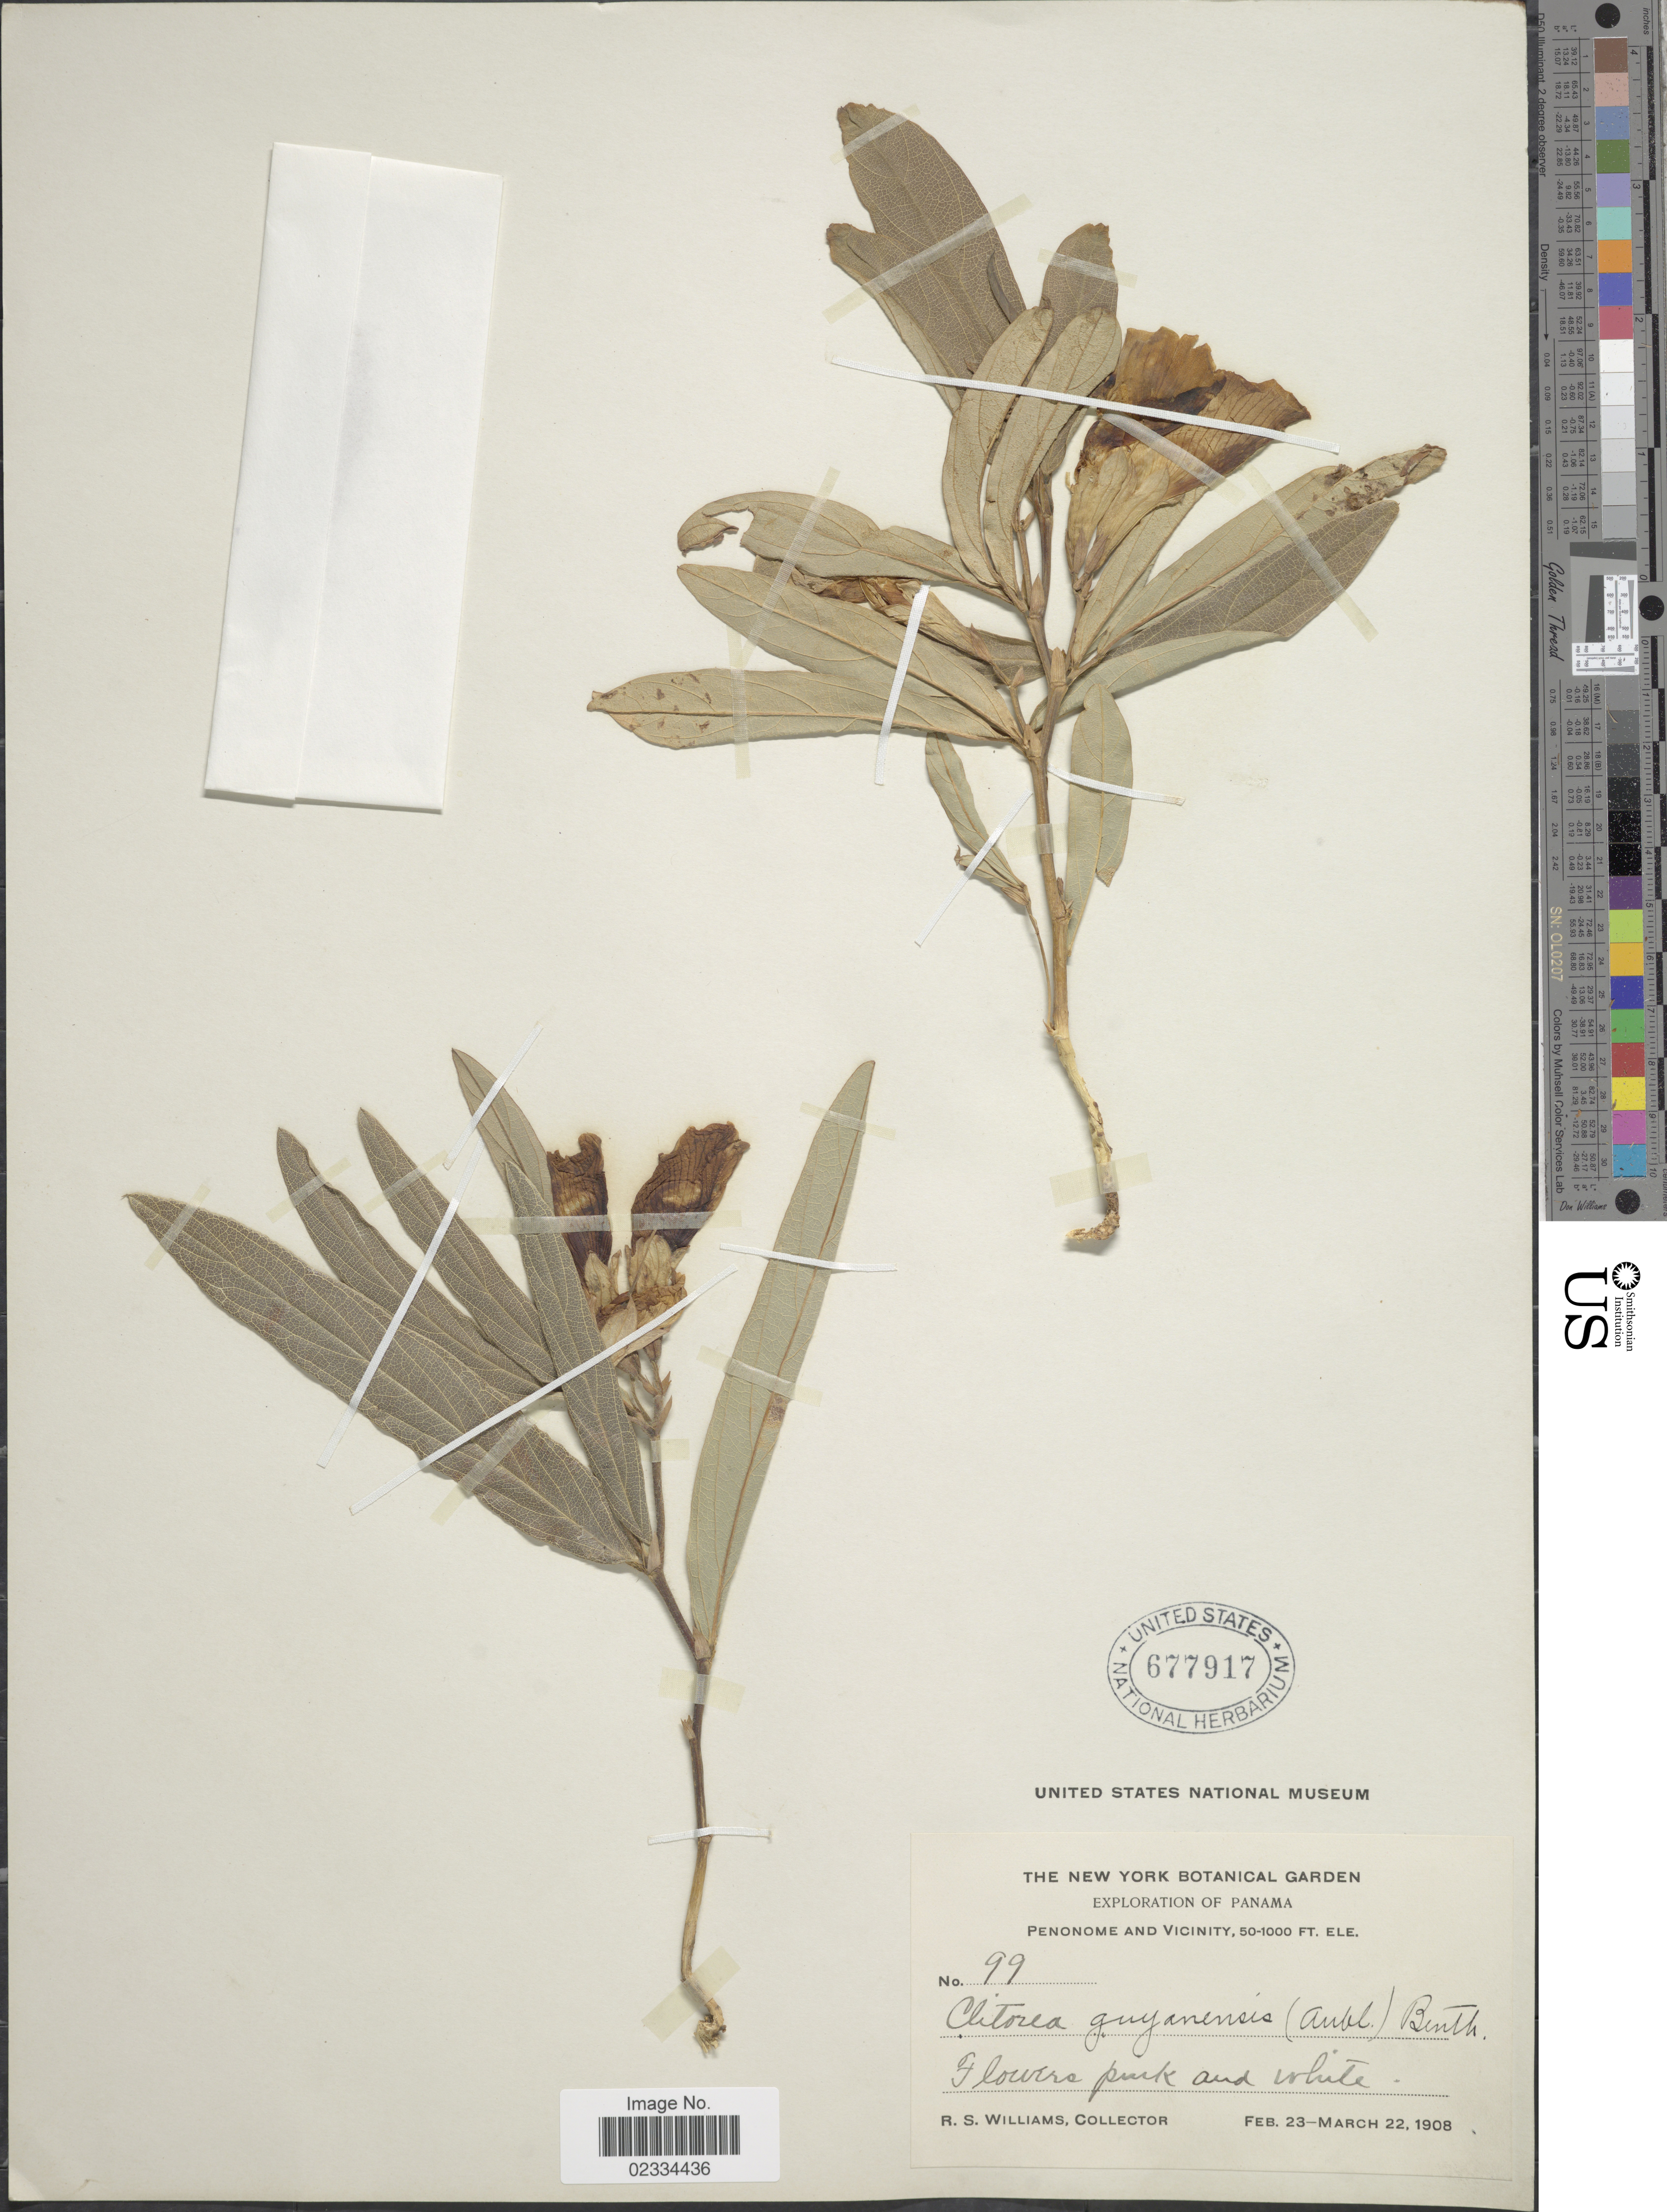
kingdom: Plantae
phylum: Tracheophyta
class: Magnoliopsida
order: Fabales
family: Fabaceae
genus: Clitoria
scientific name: Clitoria guianensis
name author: (Aubl.) Benth.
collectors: R. S. Williams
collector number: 99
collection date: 1908-02-23/1908-03-22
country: Panama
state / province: Coclé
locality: Penonome and Vicinity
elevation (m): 15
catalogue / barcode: US 677917